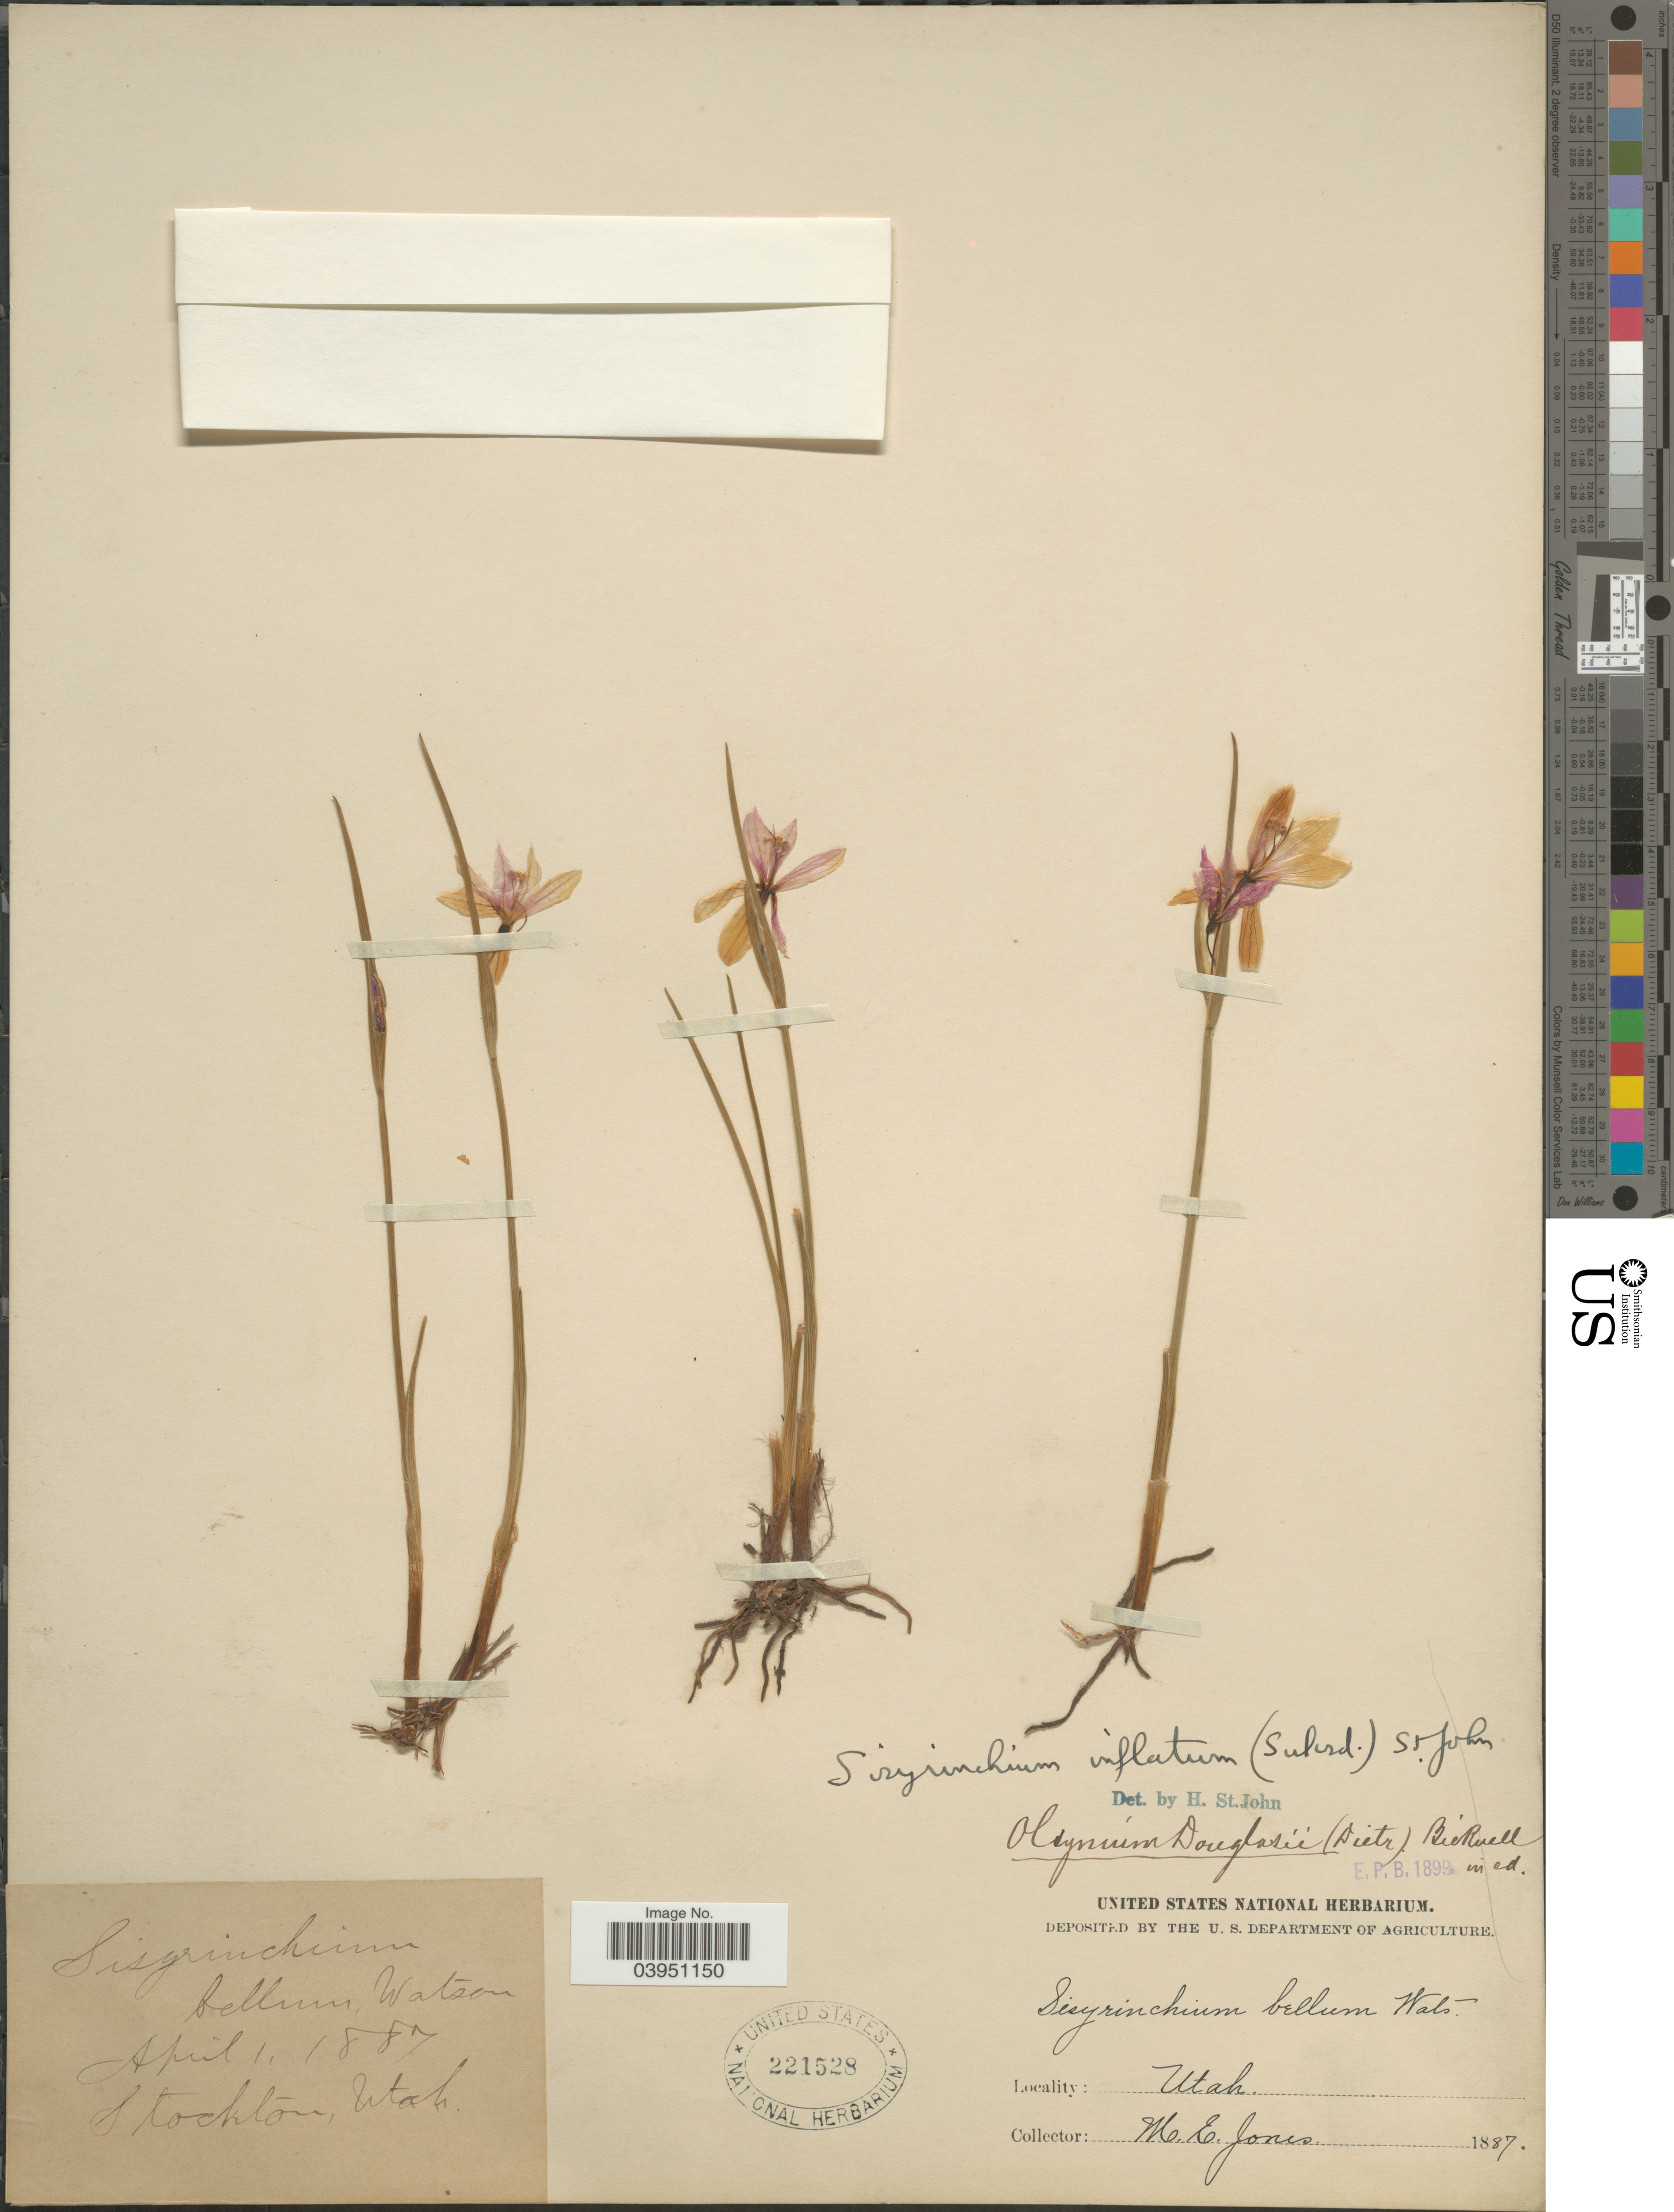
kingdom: Plantae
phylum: Tracheophyta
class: Liliopsida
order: Asparagales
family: Iridaceae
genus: Sisyrinchium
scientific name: Sisyrinchium inflatum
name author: (Suksd.) H. St. John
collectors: M. E. Jones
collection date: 1887-04-01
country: United States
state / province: Utah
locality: Stockton.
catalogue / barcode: US 221528